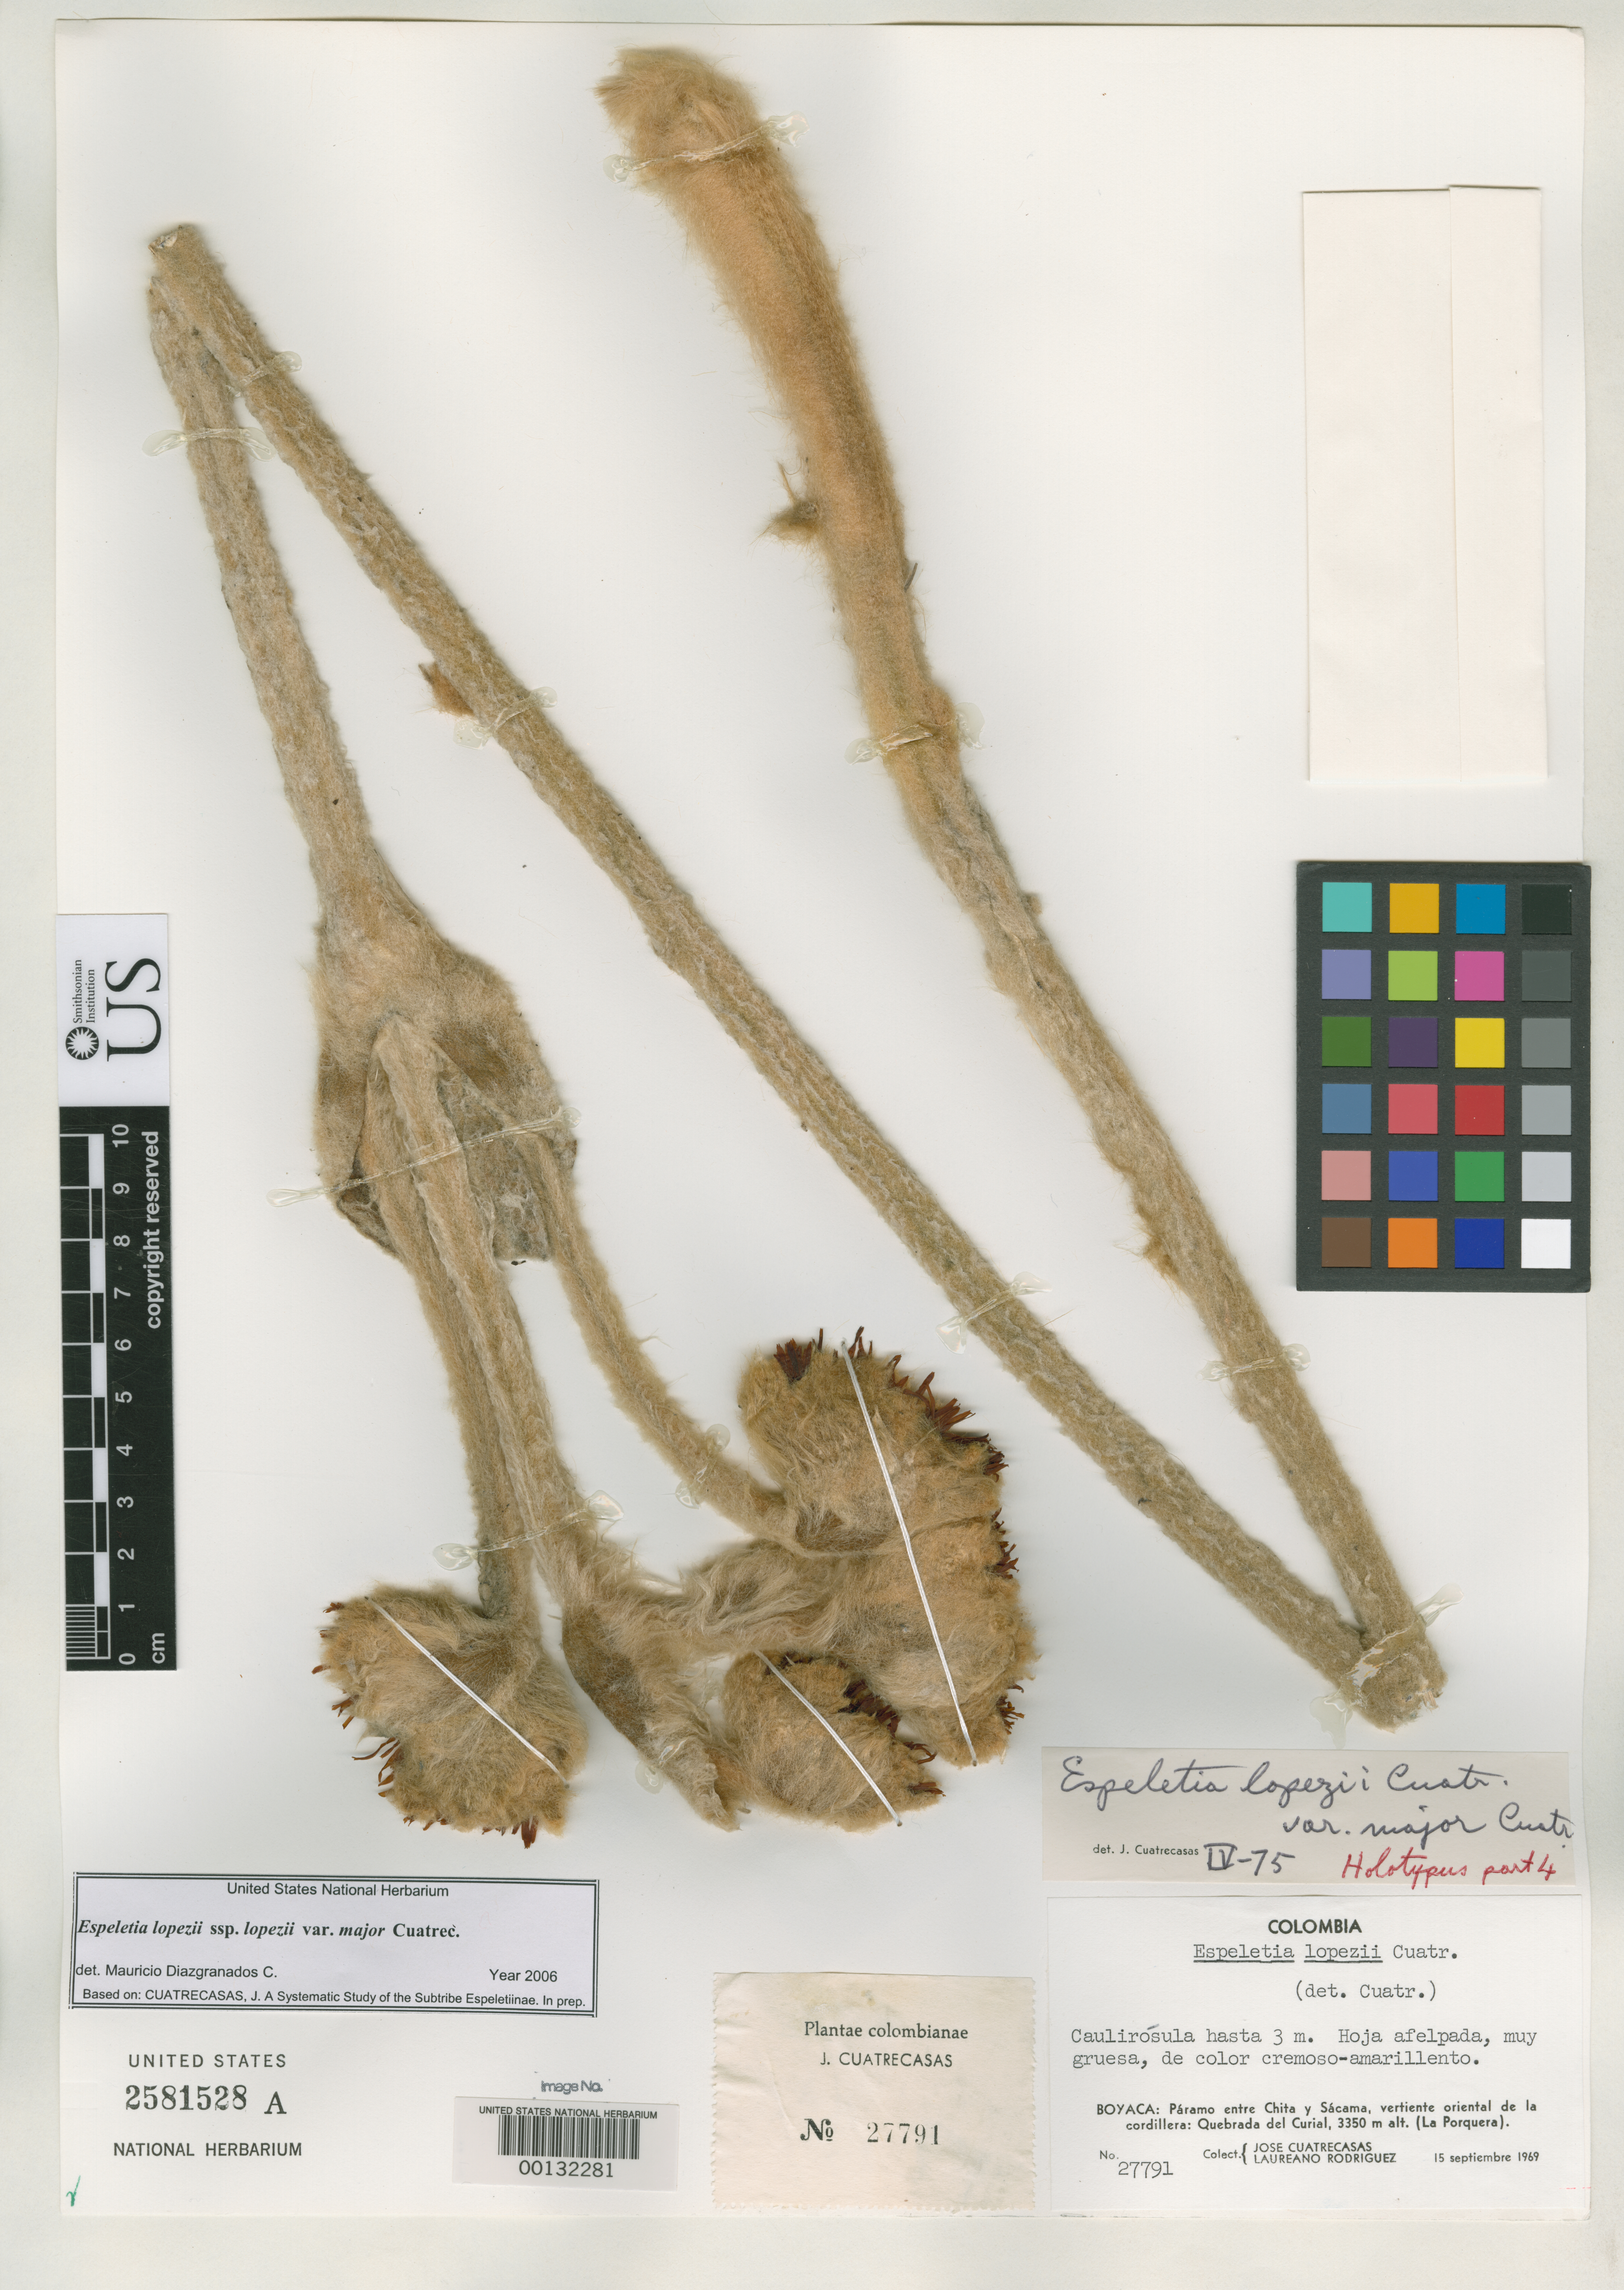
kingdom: Plantae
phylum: Tracheophyta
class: Magnoliopsida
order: Asterales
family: Asteraceae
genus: Espeletia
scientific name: Espeletia lopezii var. major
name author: Cuatrec.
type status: Holotype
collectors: J. Cuatrecasas & L. Rodriguez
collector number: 27791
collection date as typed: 15 Sep 1969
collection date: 1969-09-15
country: Colombia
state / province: Boyacá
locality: Páramo entre Chita & Sacama, Vertiente Oriental de la Cordillera, Quebrada del Curial, La Porquera. [Upland between Chita & Sacama, eastern slope of the mountain range, Quebrada del Curial, La Porquera.]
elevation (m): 3350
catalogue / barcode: US 2582528A